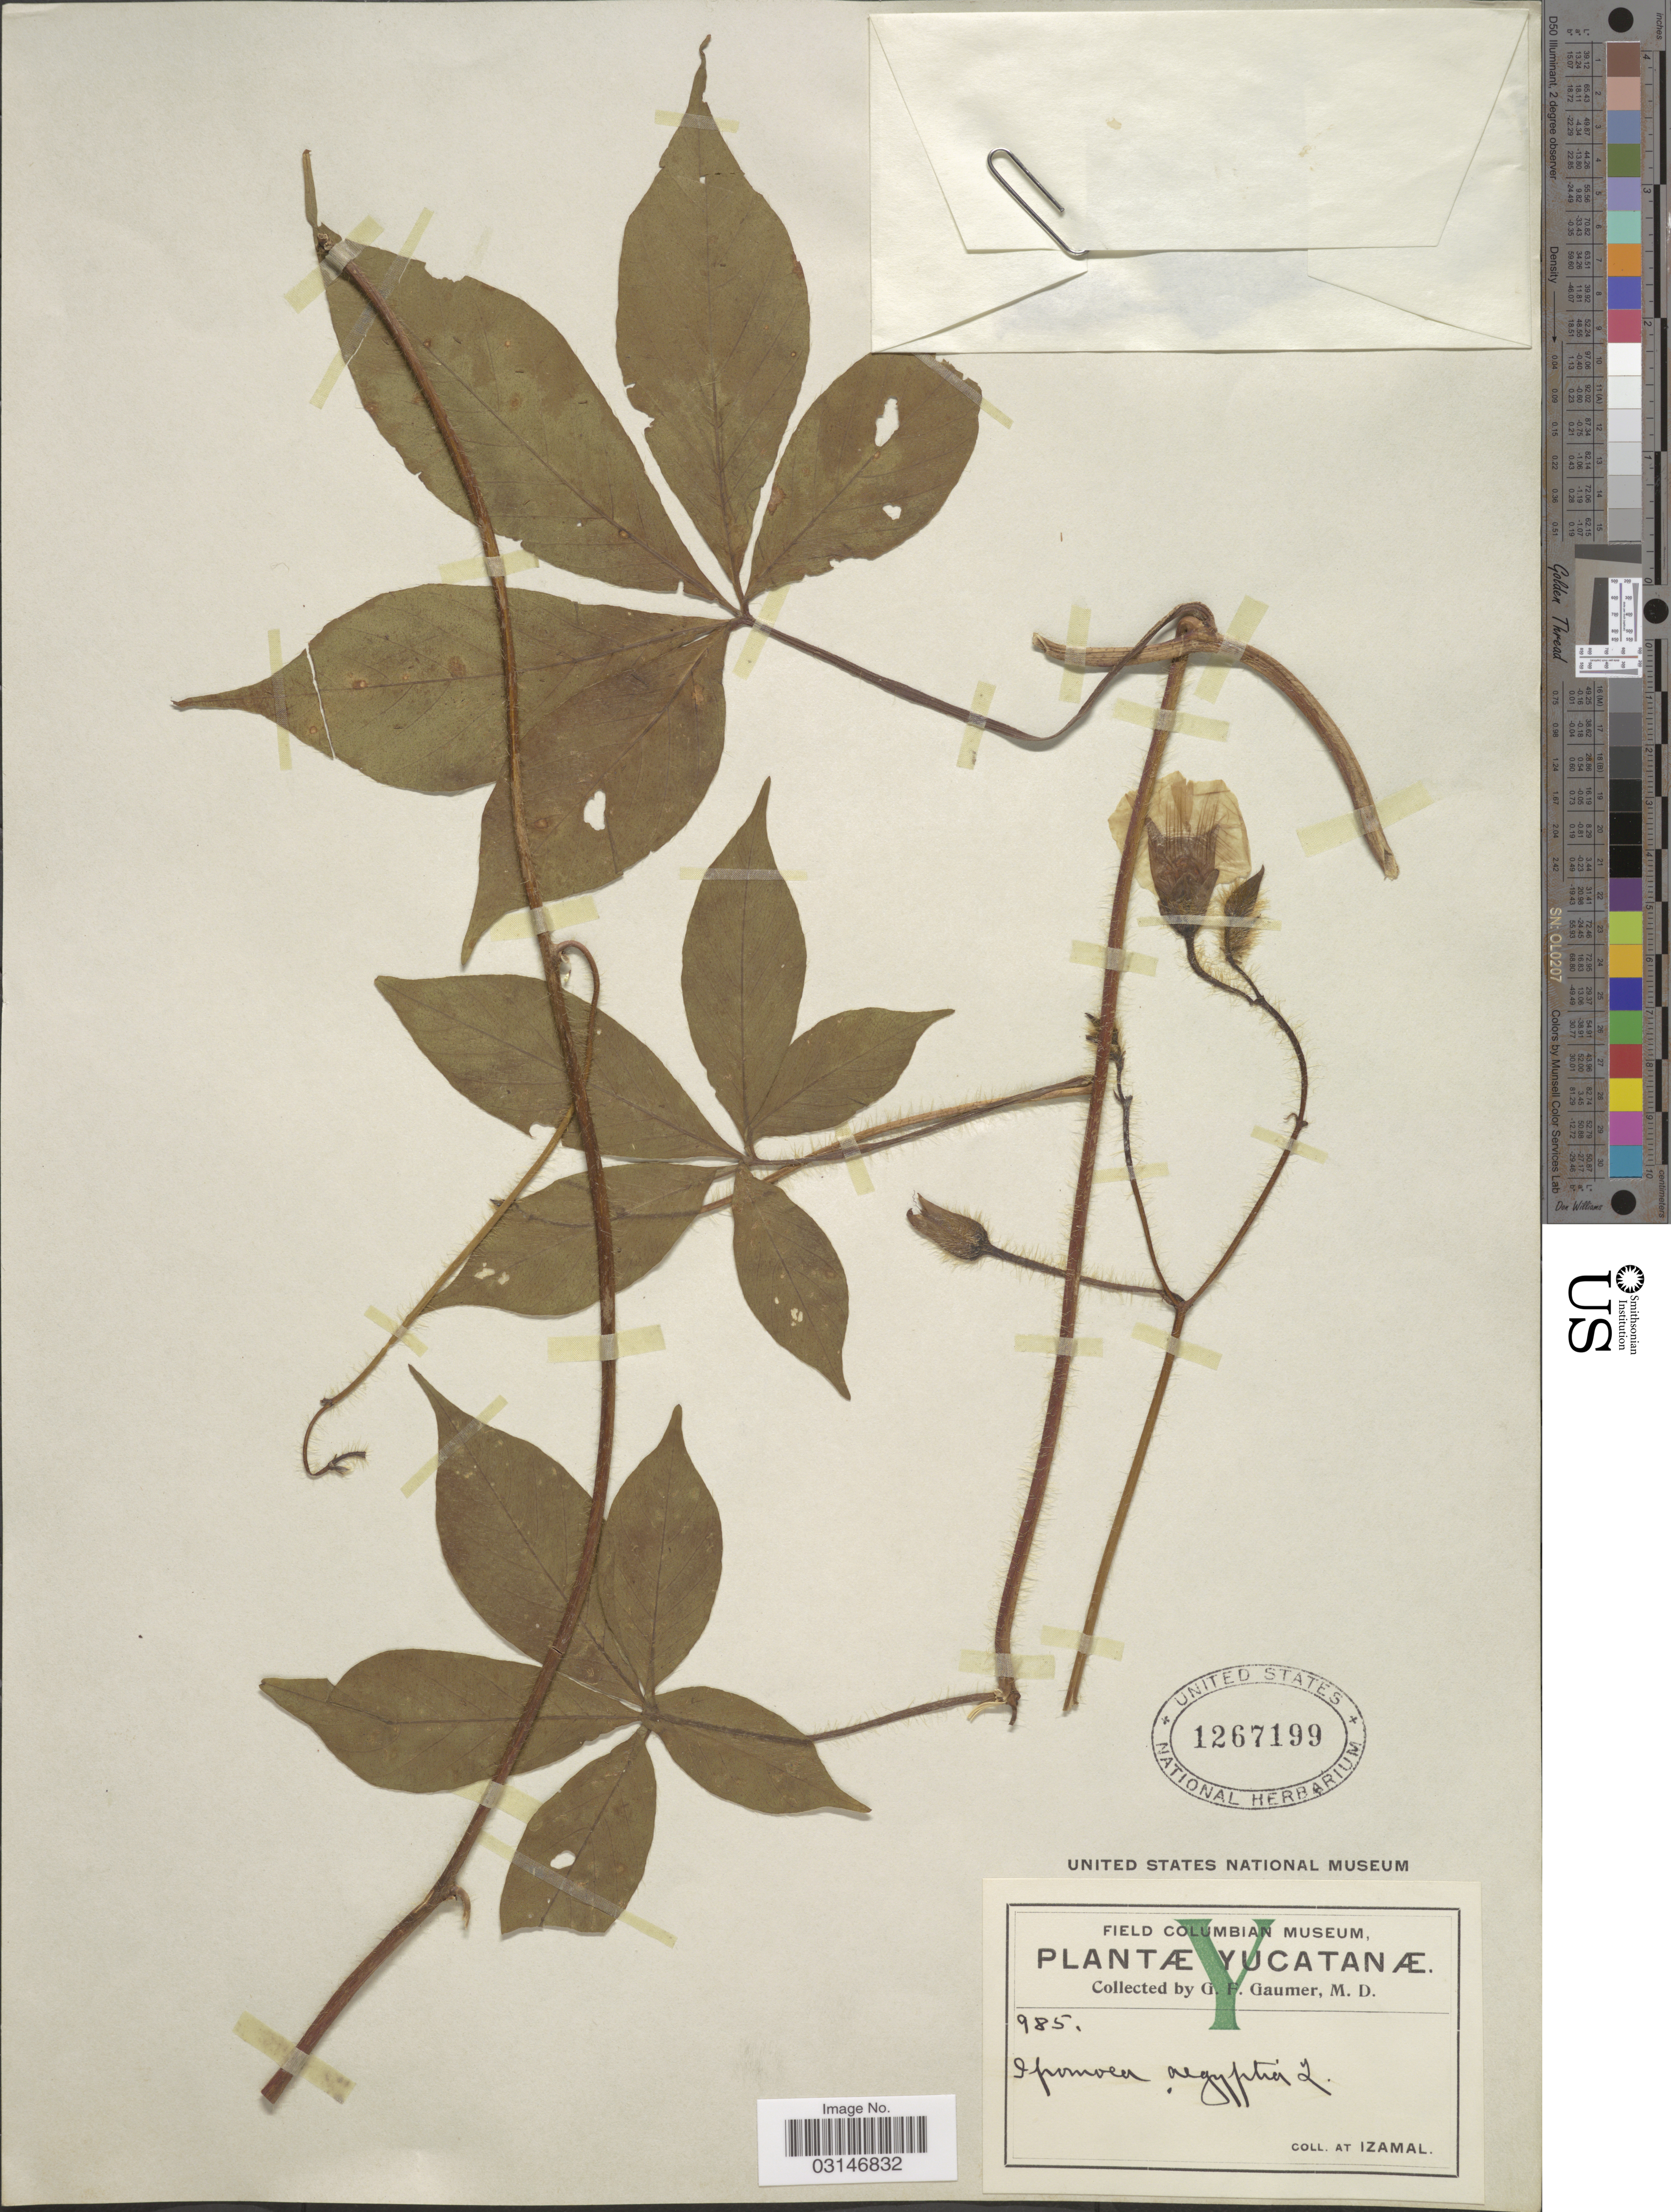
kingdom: Plantae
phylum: Tracheophyta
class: Magnoliopsida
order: Solanales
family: Convolvulaceae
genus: Distimake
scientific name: Distimake aegyptius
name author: (L.) A. R. Simões & Staples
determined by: Strong, Mark T., (BOT), Smithsonian Institution - National Museum of Natural History (UNITED STATES)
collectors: G. F. Gaumer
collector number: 985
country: Mexico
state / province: Yucatán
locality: At Izamal.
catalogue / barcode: US 1267199